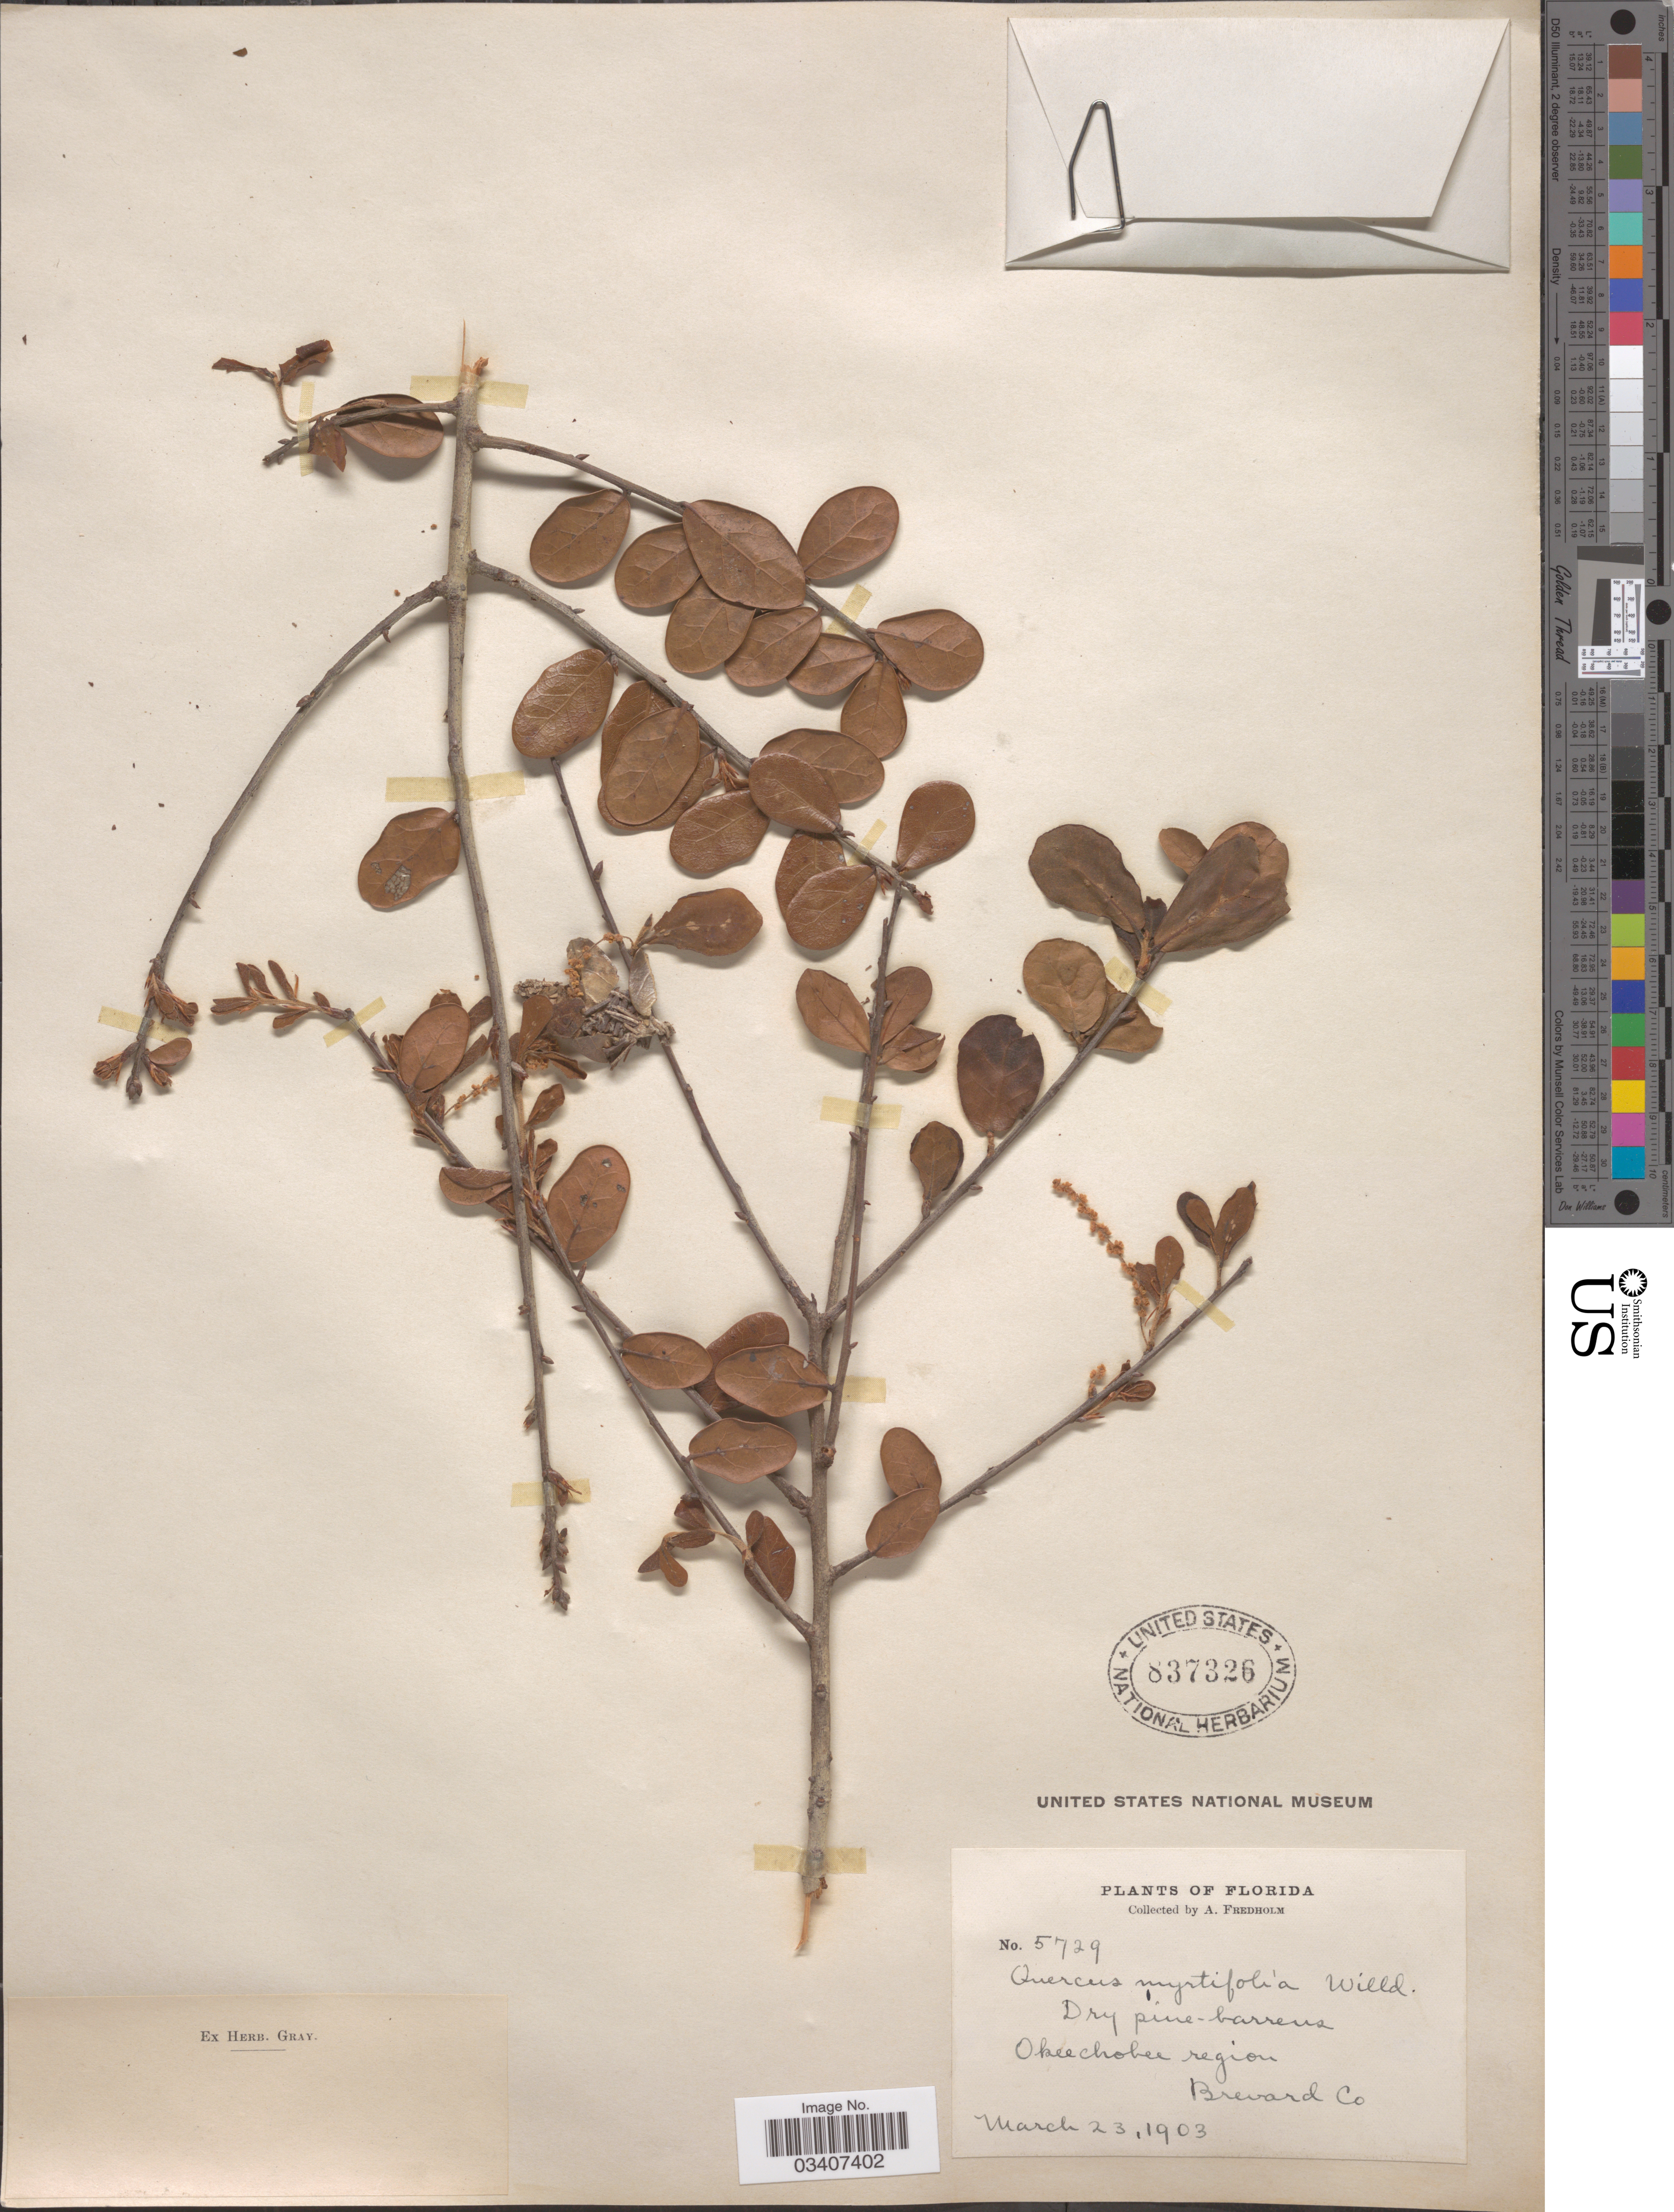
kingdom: Plantae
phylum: Tracheophyta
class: Magnoliopsida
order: Fagales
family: Fagaceae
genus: Quercus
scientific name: Quercus myrtifolia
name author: Willd.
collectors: A. Fredholm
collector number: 5729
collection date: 1903-03-23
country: United States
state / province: Florida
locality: Okeechobee region. Brevard Co.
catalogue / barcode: US 837326